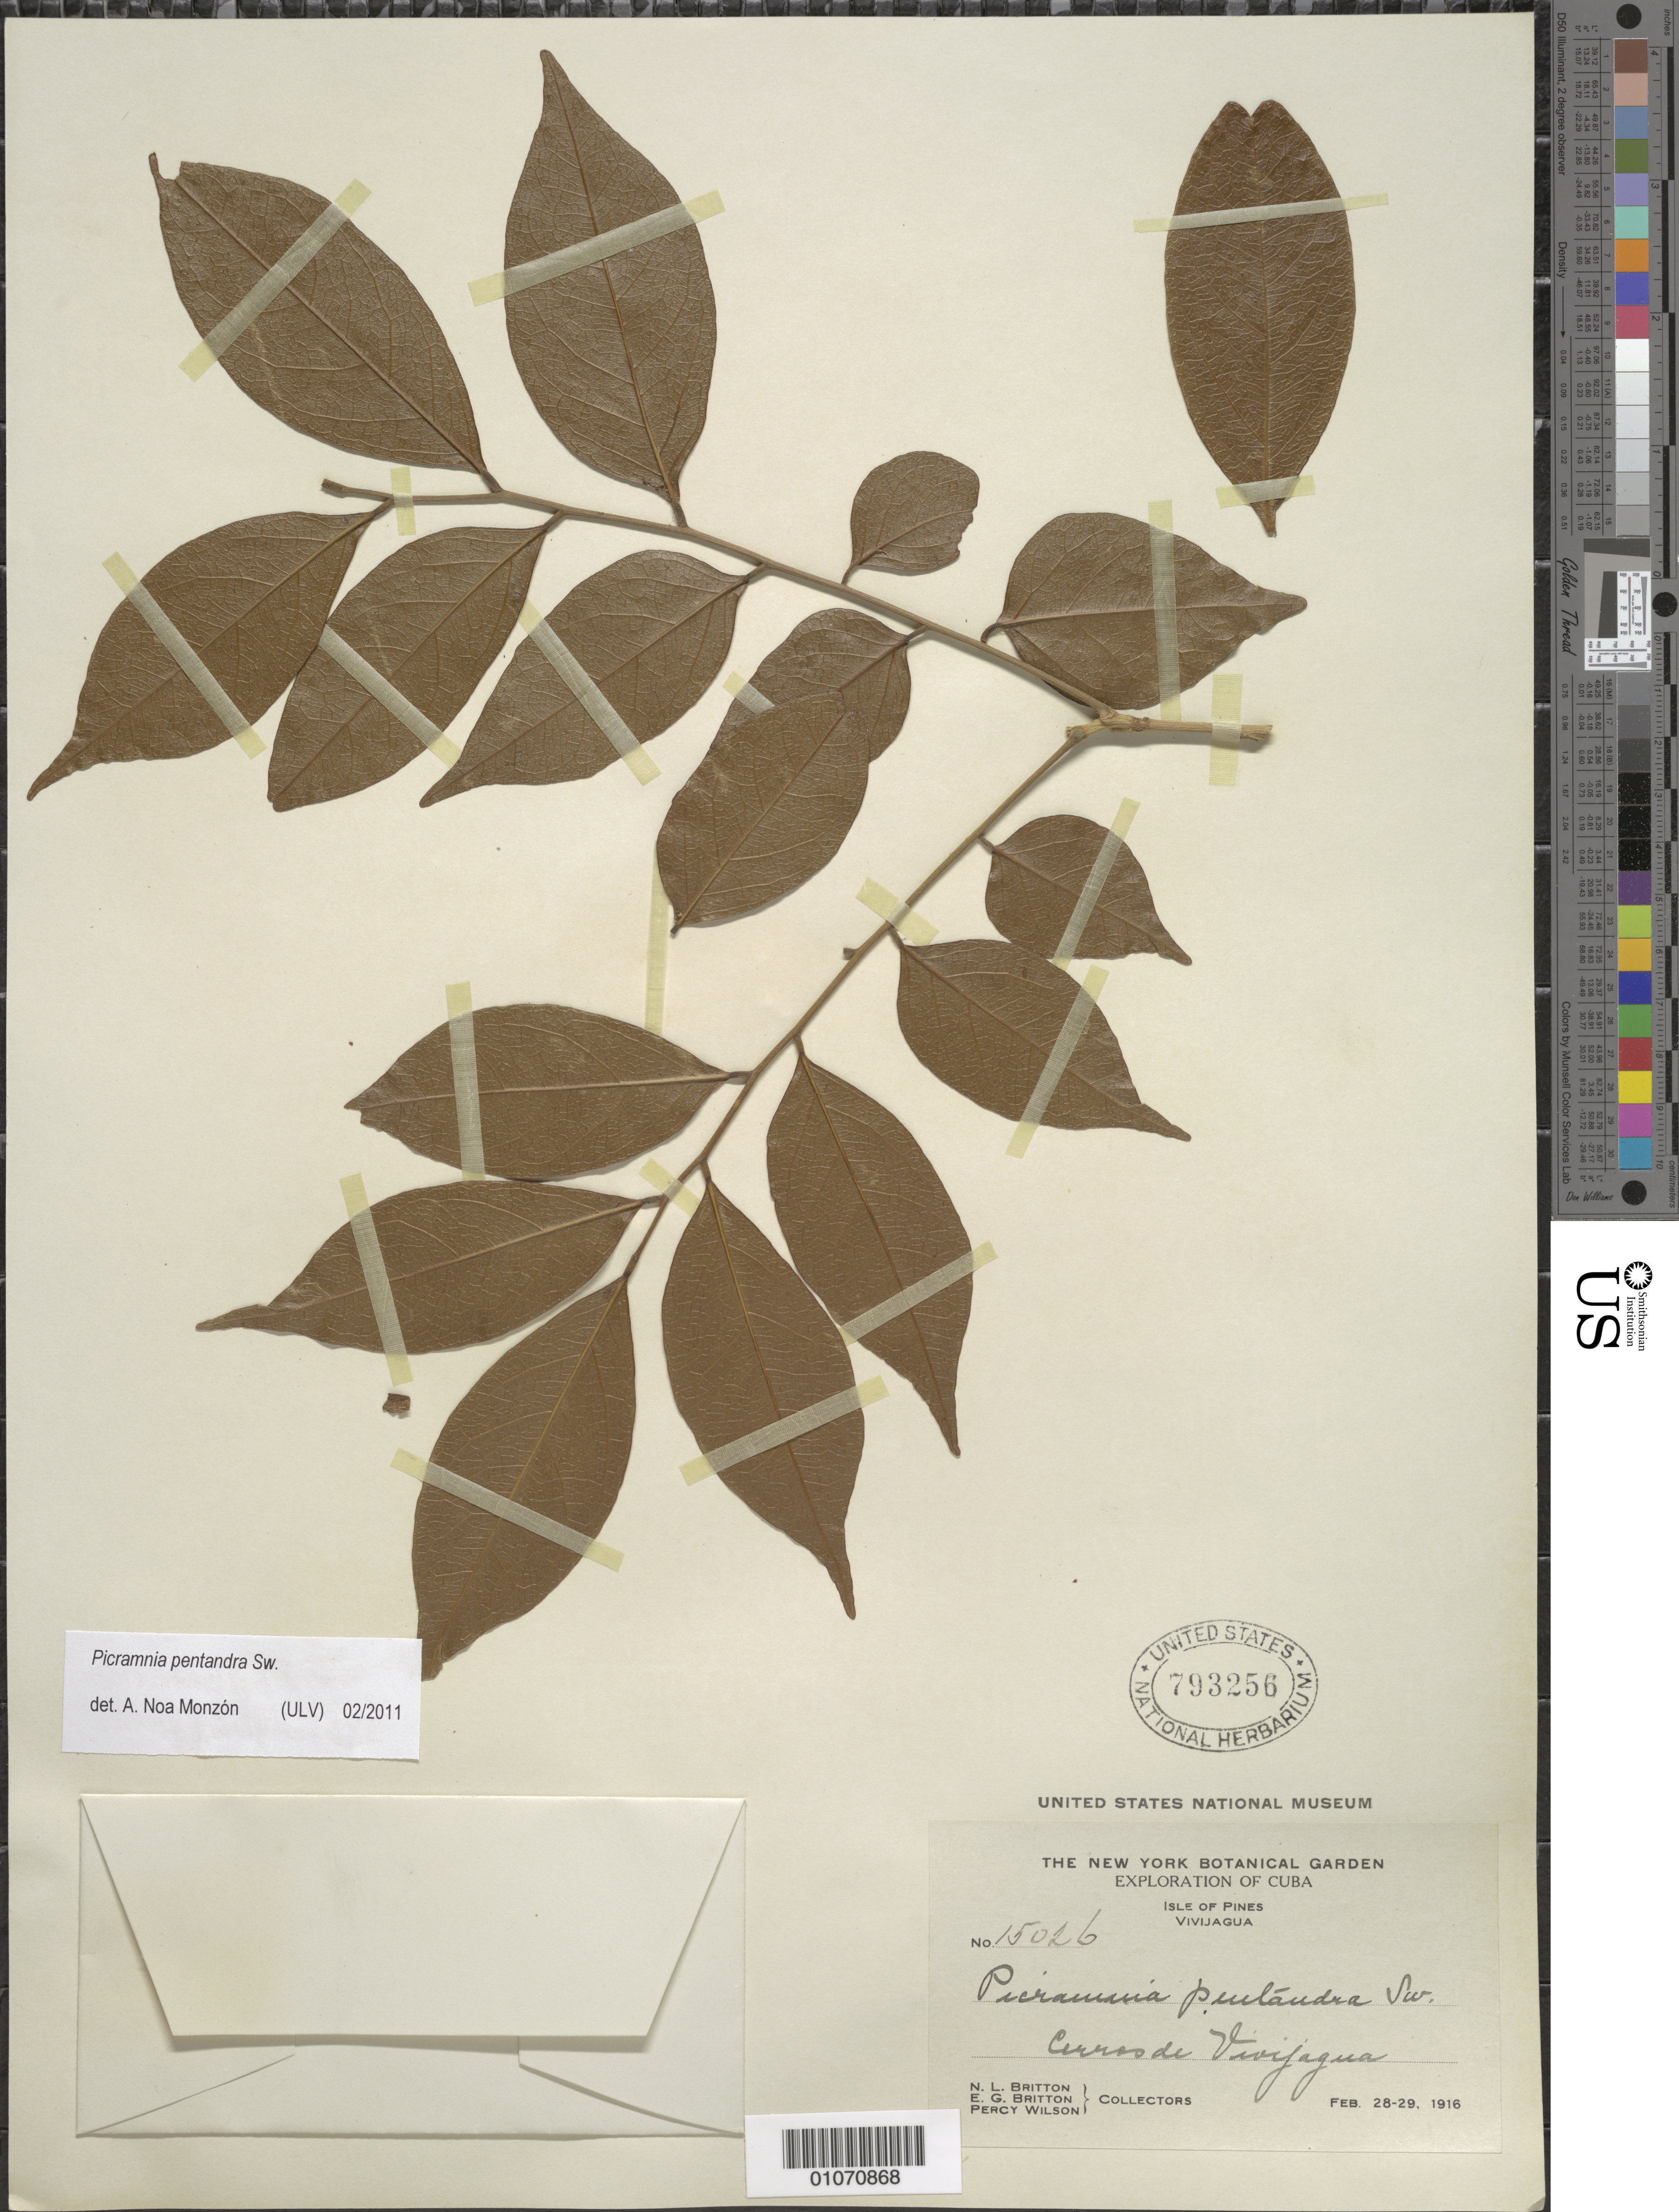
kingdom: Plantae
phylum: Tracheophyta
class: Magnoliopsida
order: Picramniales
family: Picramniaceae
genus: Picramnia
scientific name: Picramnia pentandra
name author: Sw.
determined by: Noa Monzón, A.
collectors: N. Britton, E. G. Britton & P. Wilson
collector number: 15026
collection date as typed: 28 Feb 1916 to 29 Feb 1916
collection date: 1916-02-28/1916-02-29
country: Cuba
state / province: Isla de La Juventud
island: Isla de la Juventud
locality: Jivijagua cerros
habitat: Cerros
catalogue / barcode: US 793256